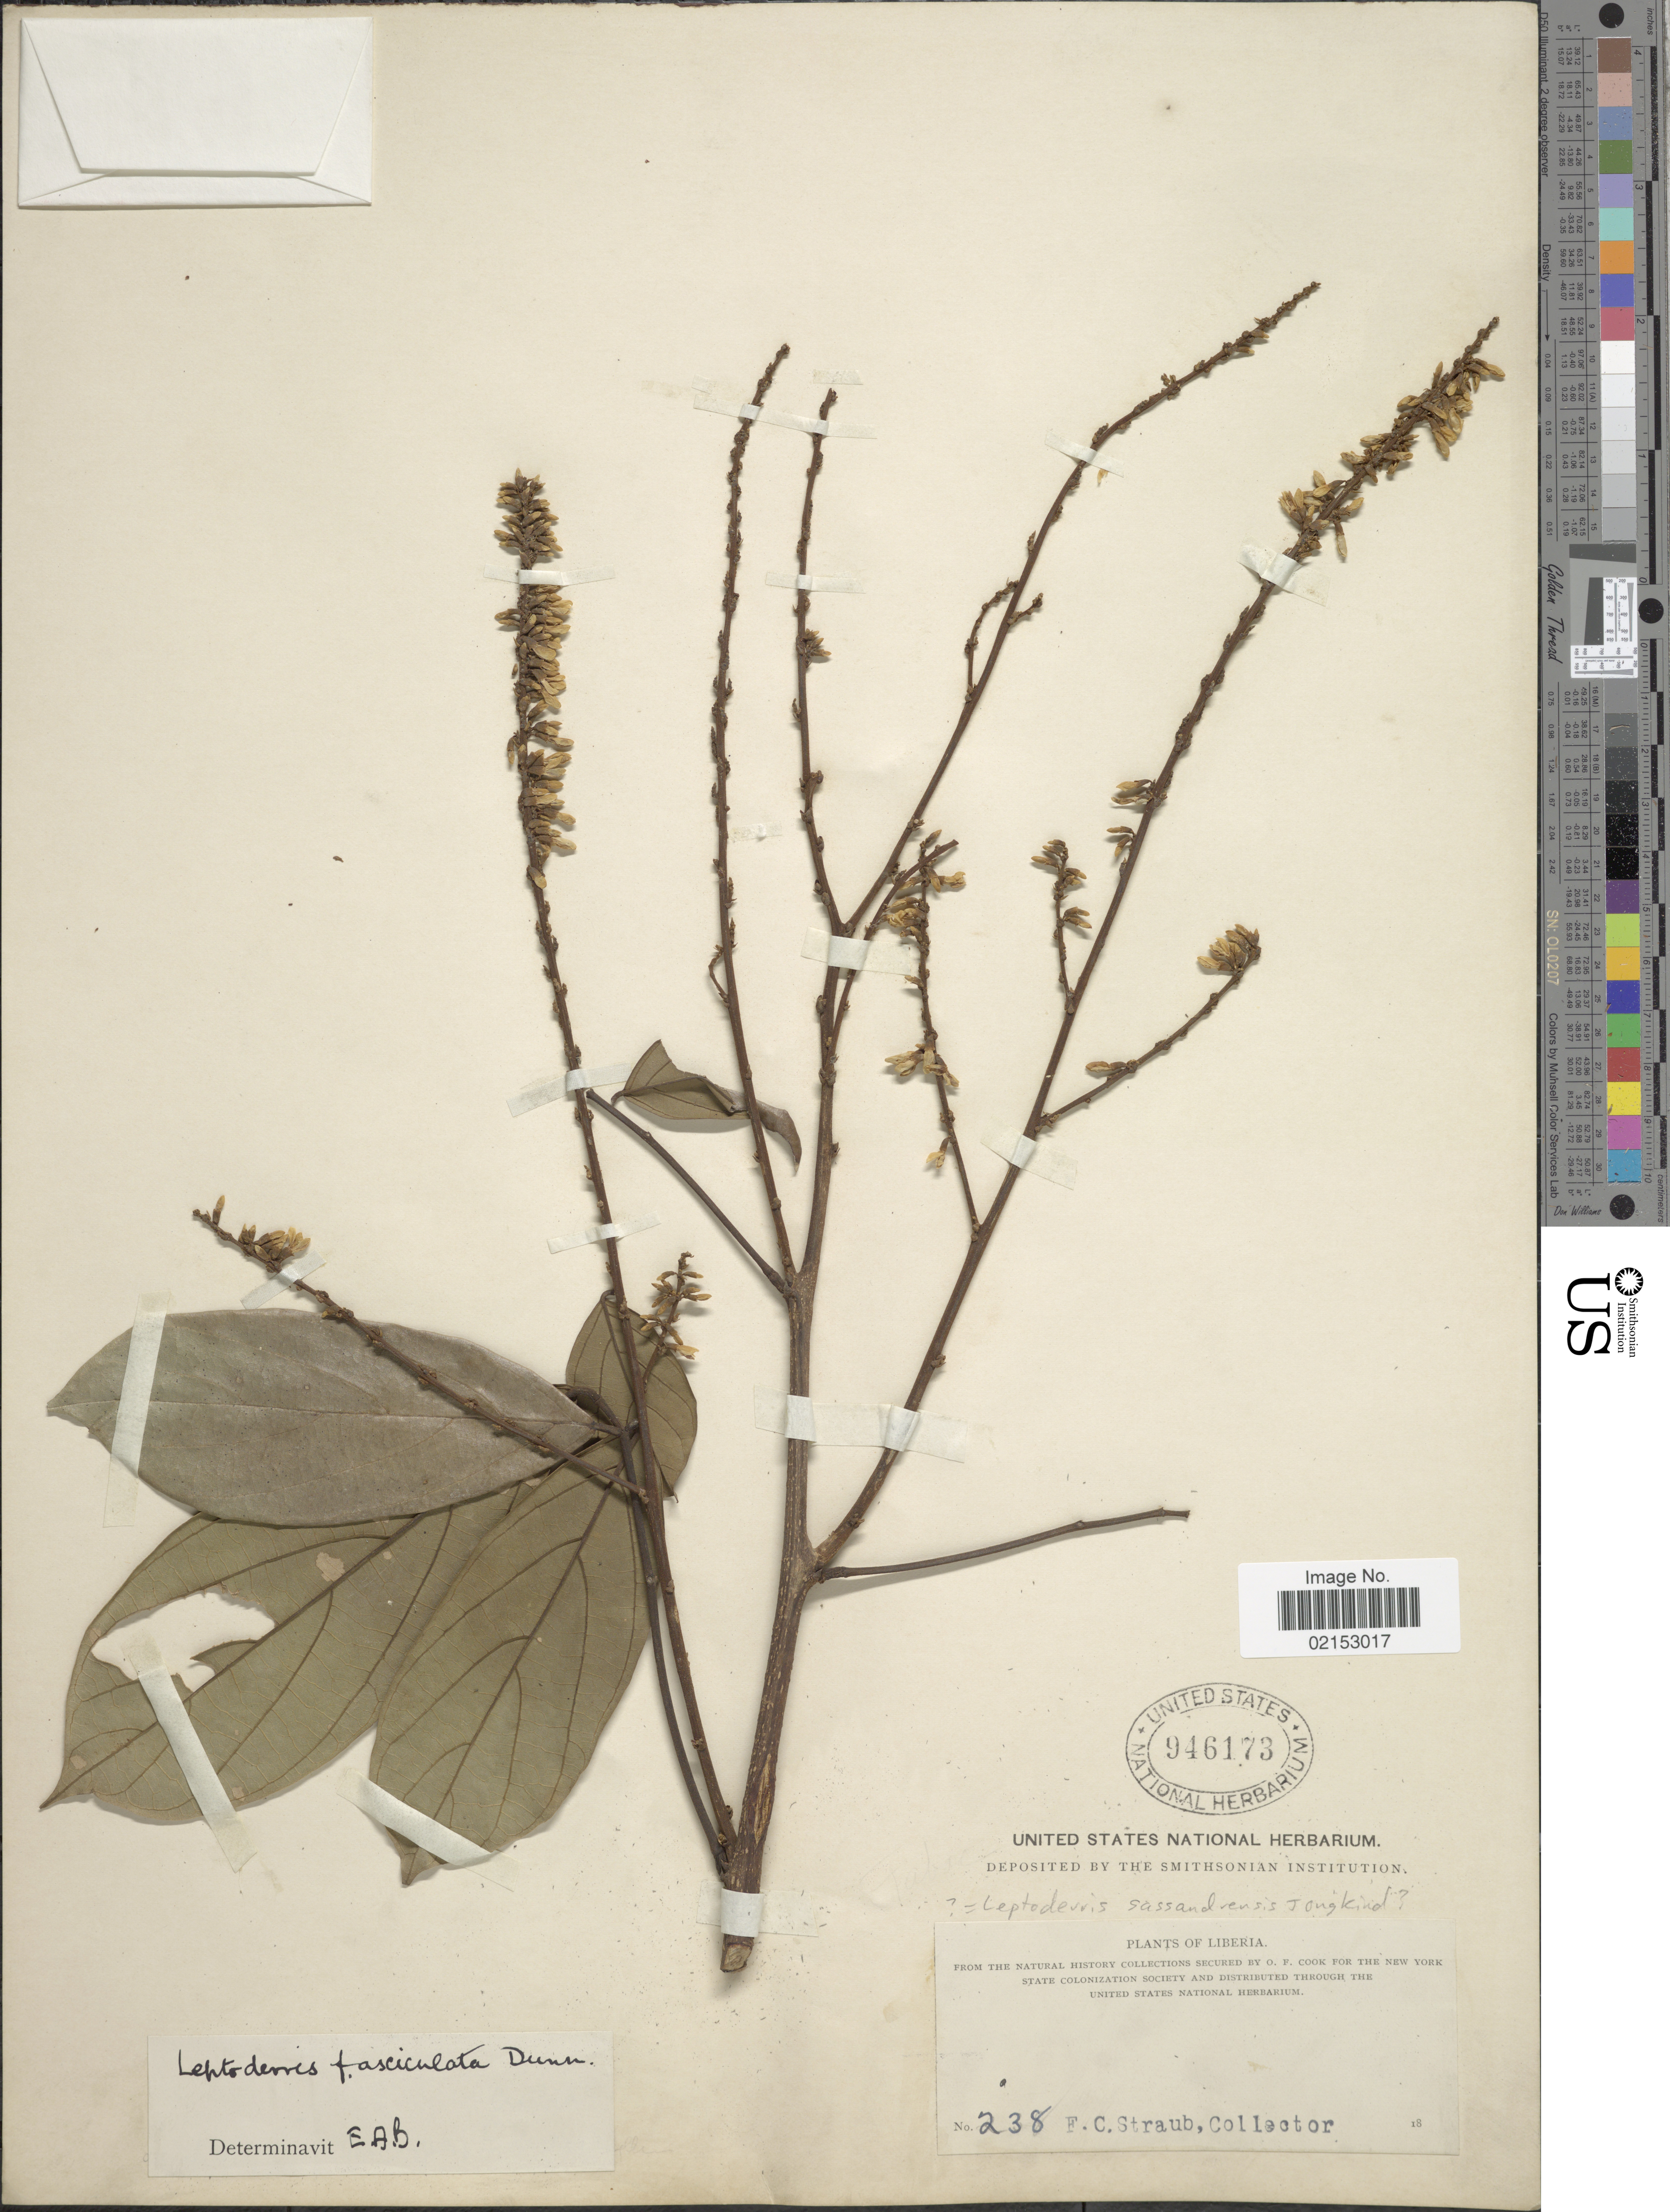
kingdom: Plantae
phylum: Tracheophyta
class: Magnoliopsida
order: Fabales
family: Fabaceae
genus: Leptoderris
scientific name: Leptoderris fasciculata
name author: (Benth.) Dunn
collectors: F. Straub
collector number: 238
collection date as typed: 18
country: Liberia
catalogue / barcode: US 946173